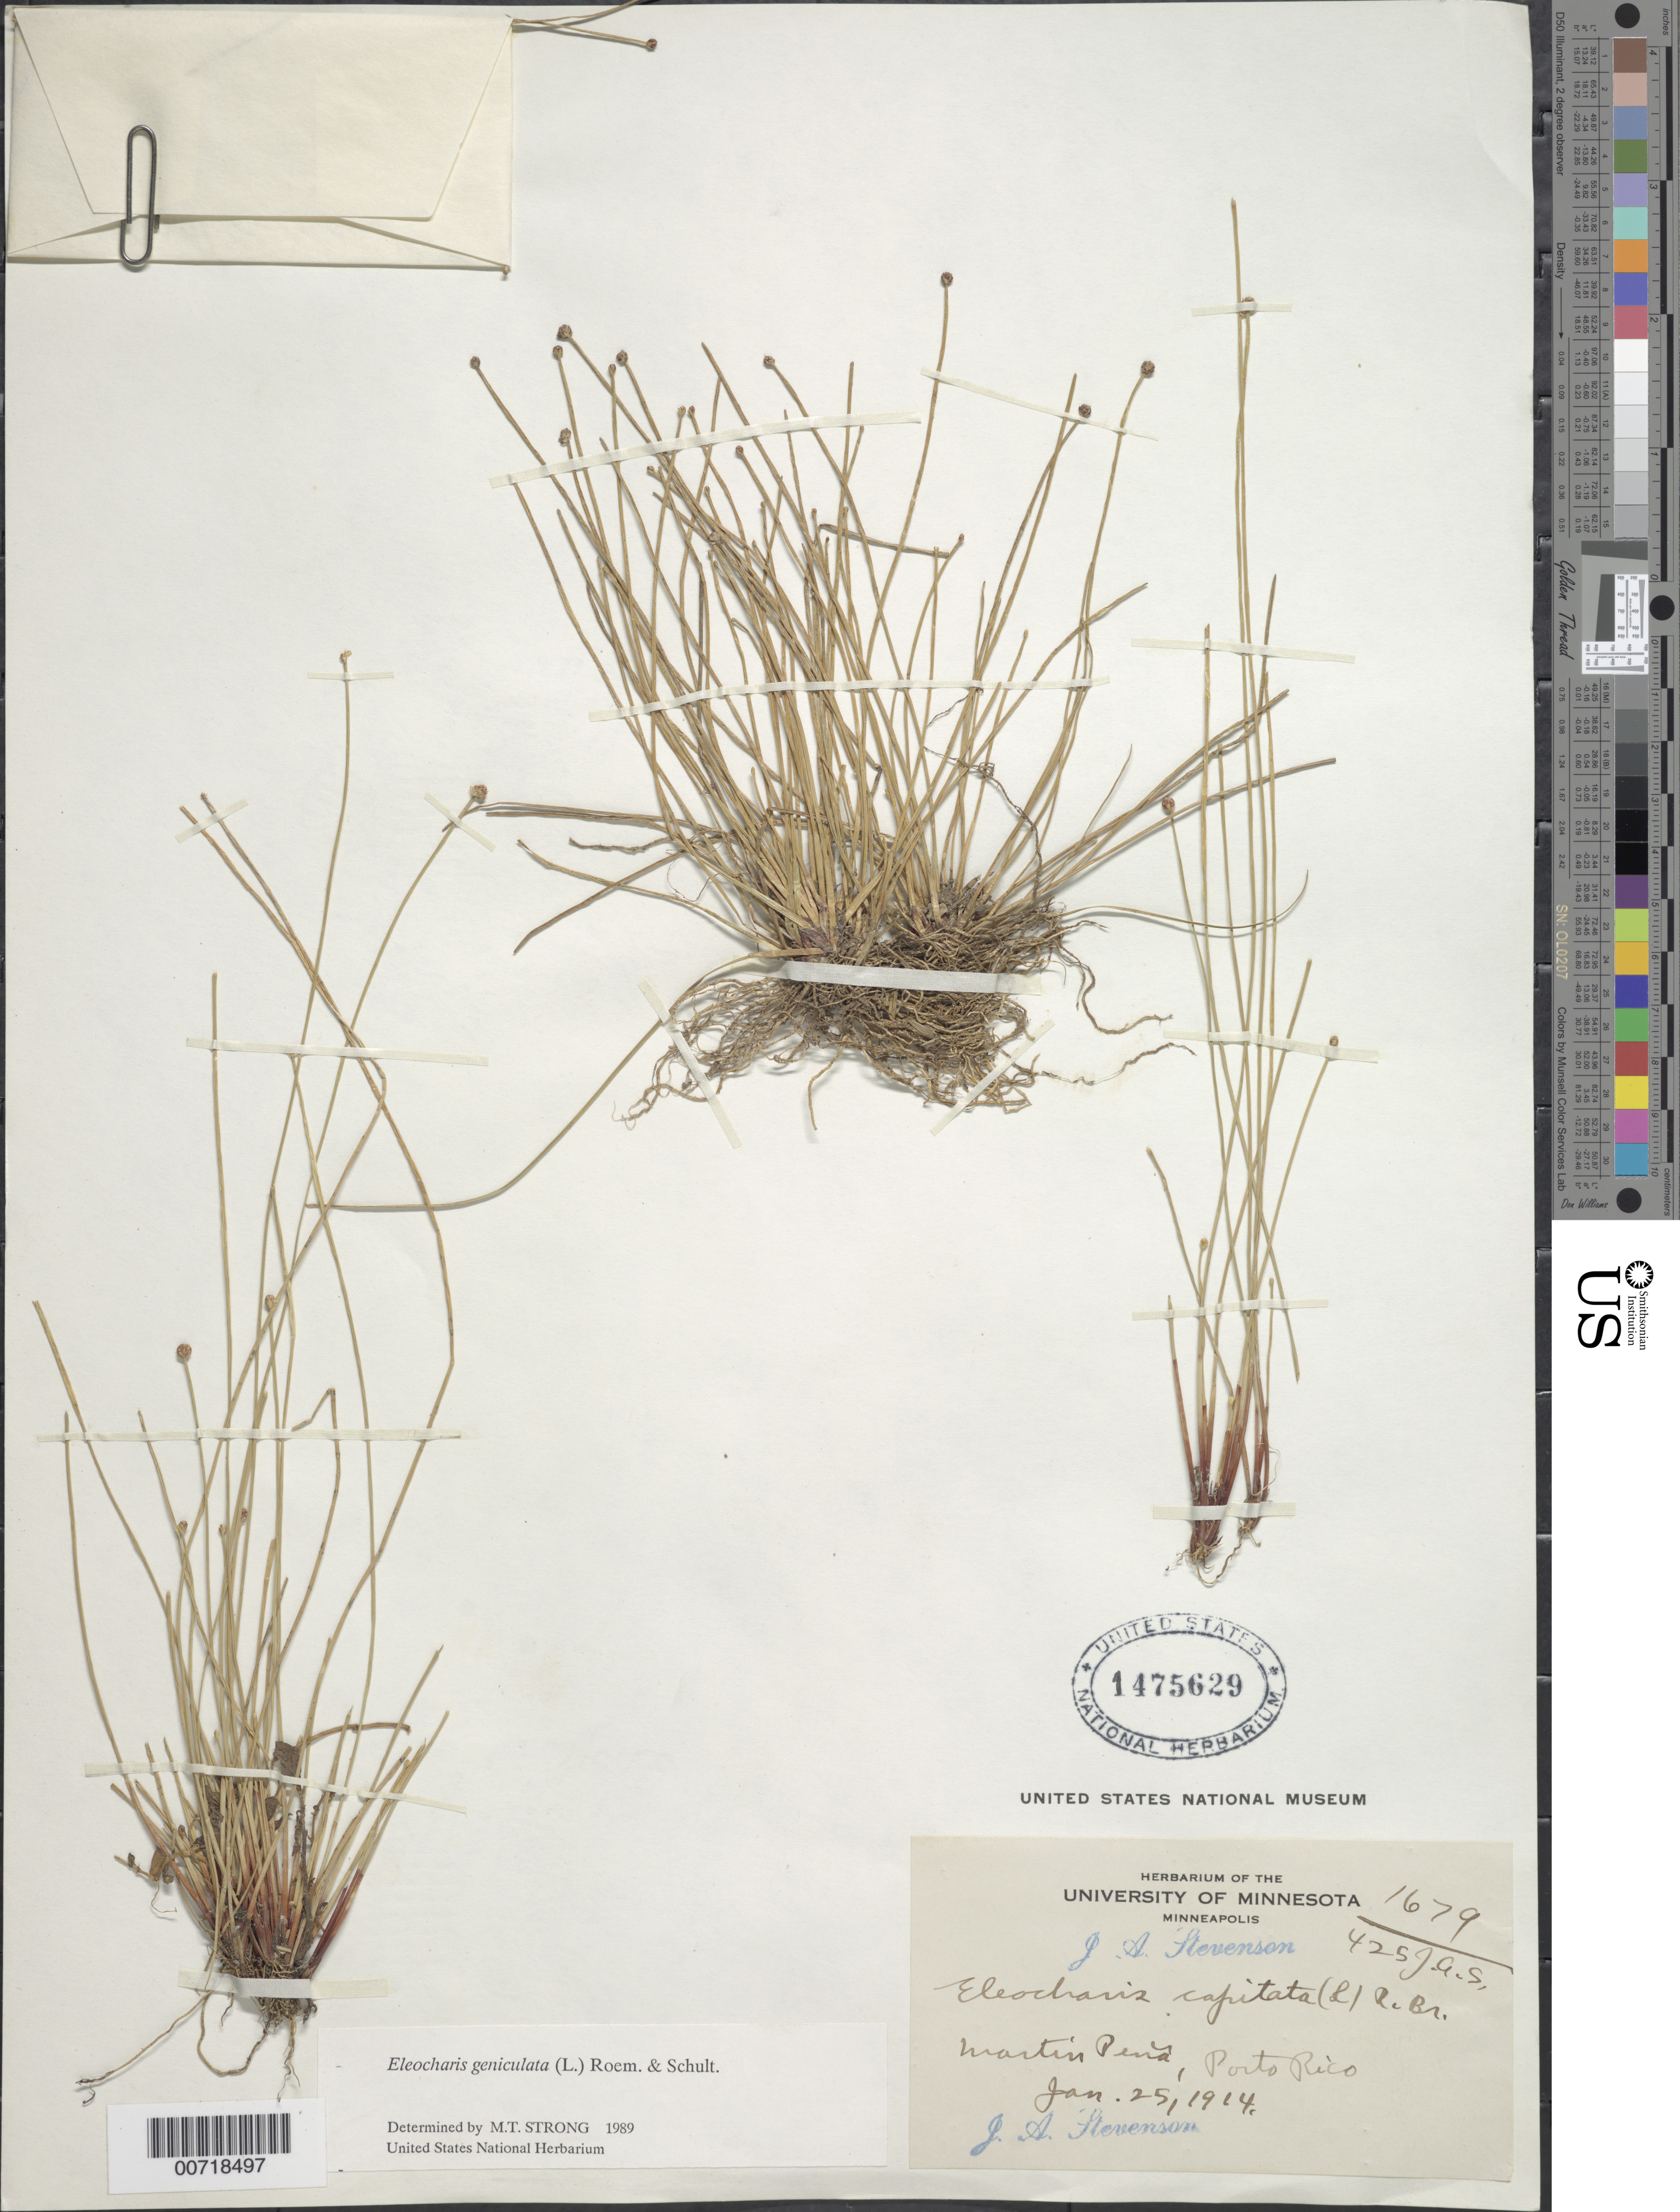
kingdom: Plantae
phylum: Tracheophyta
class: Liliopsida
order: Poales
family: Cyperaceae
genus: Eleocharis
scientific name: Eleocharis geniculata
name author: (L.) Roem. & Schult.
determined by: Strong, M. T., (US), Smithsonian Institution - National Museum of Natural History (UNITED STATES)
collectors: J. Stevenson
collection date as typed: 25 Jan 1914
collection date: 1914-01-25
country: Puerto Rico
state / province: San Juan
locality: Martín Peña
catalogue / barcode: US 1475629